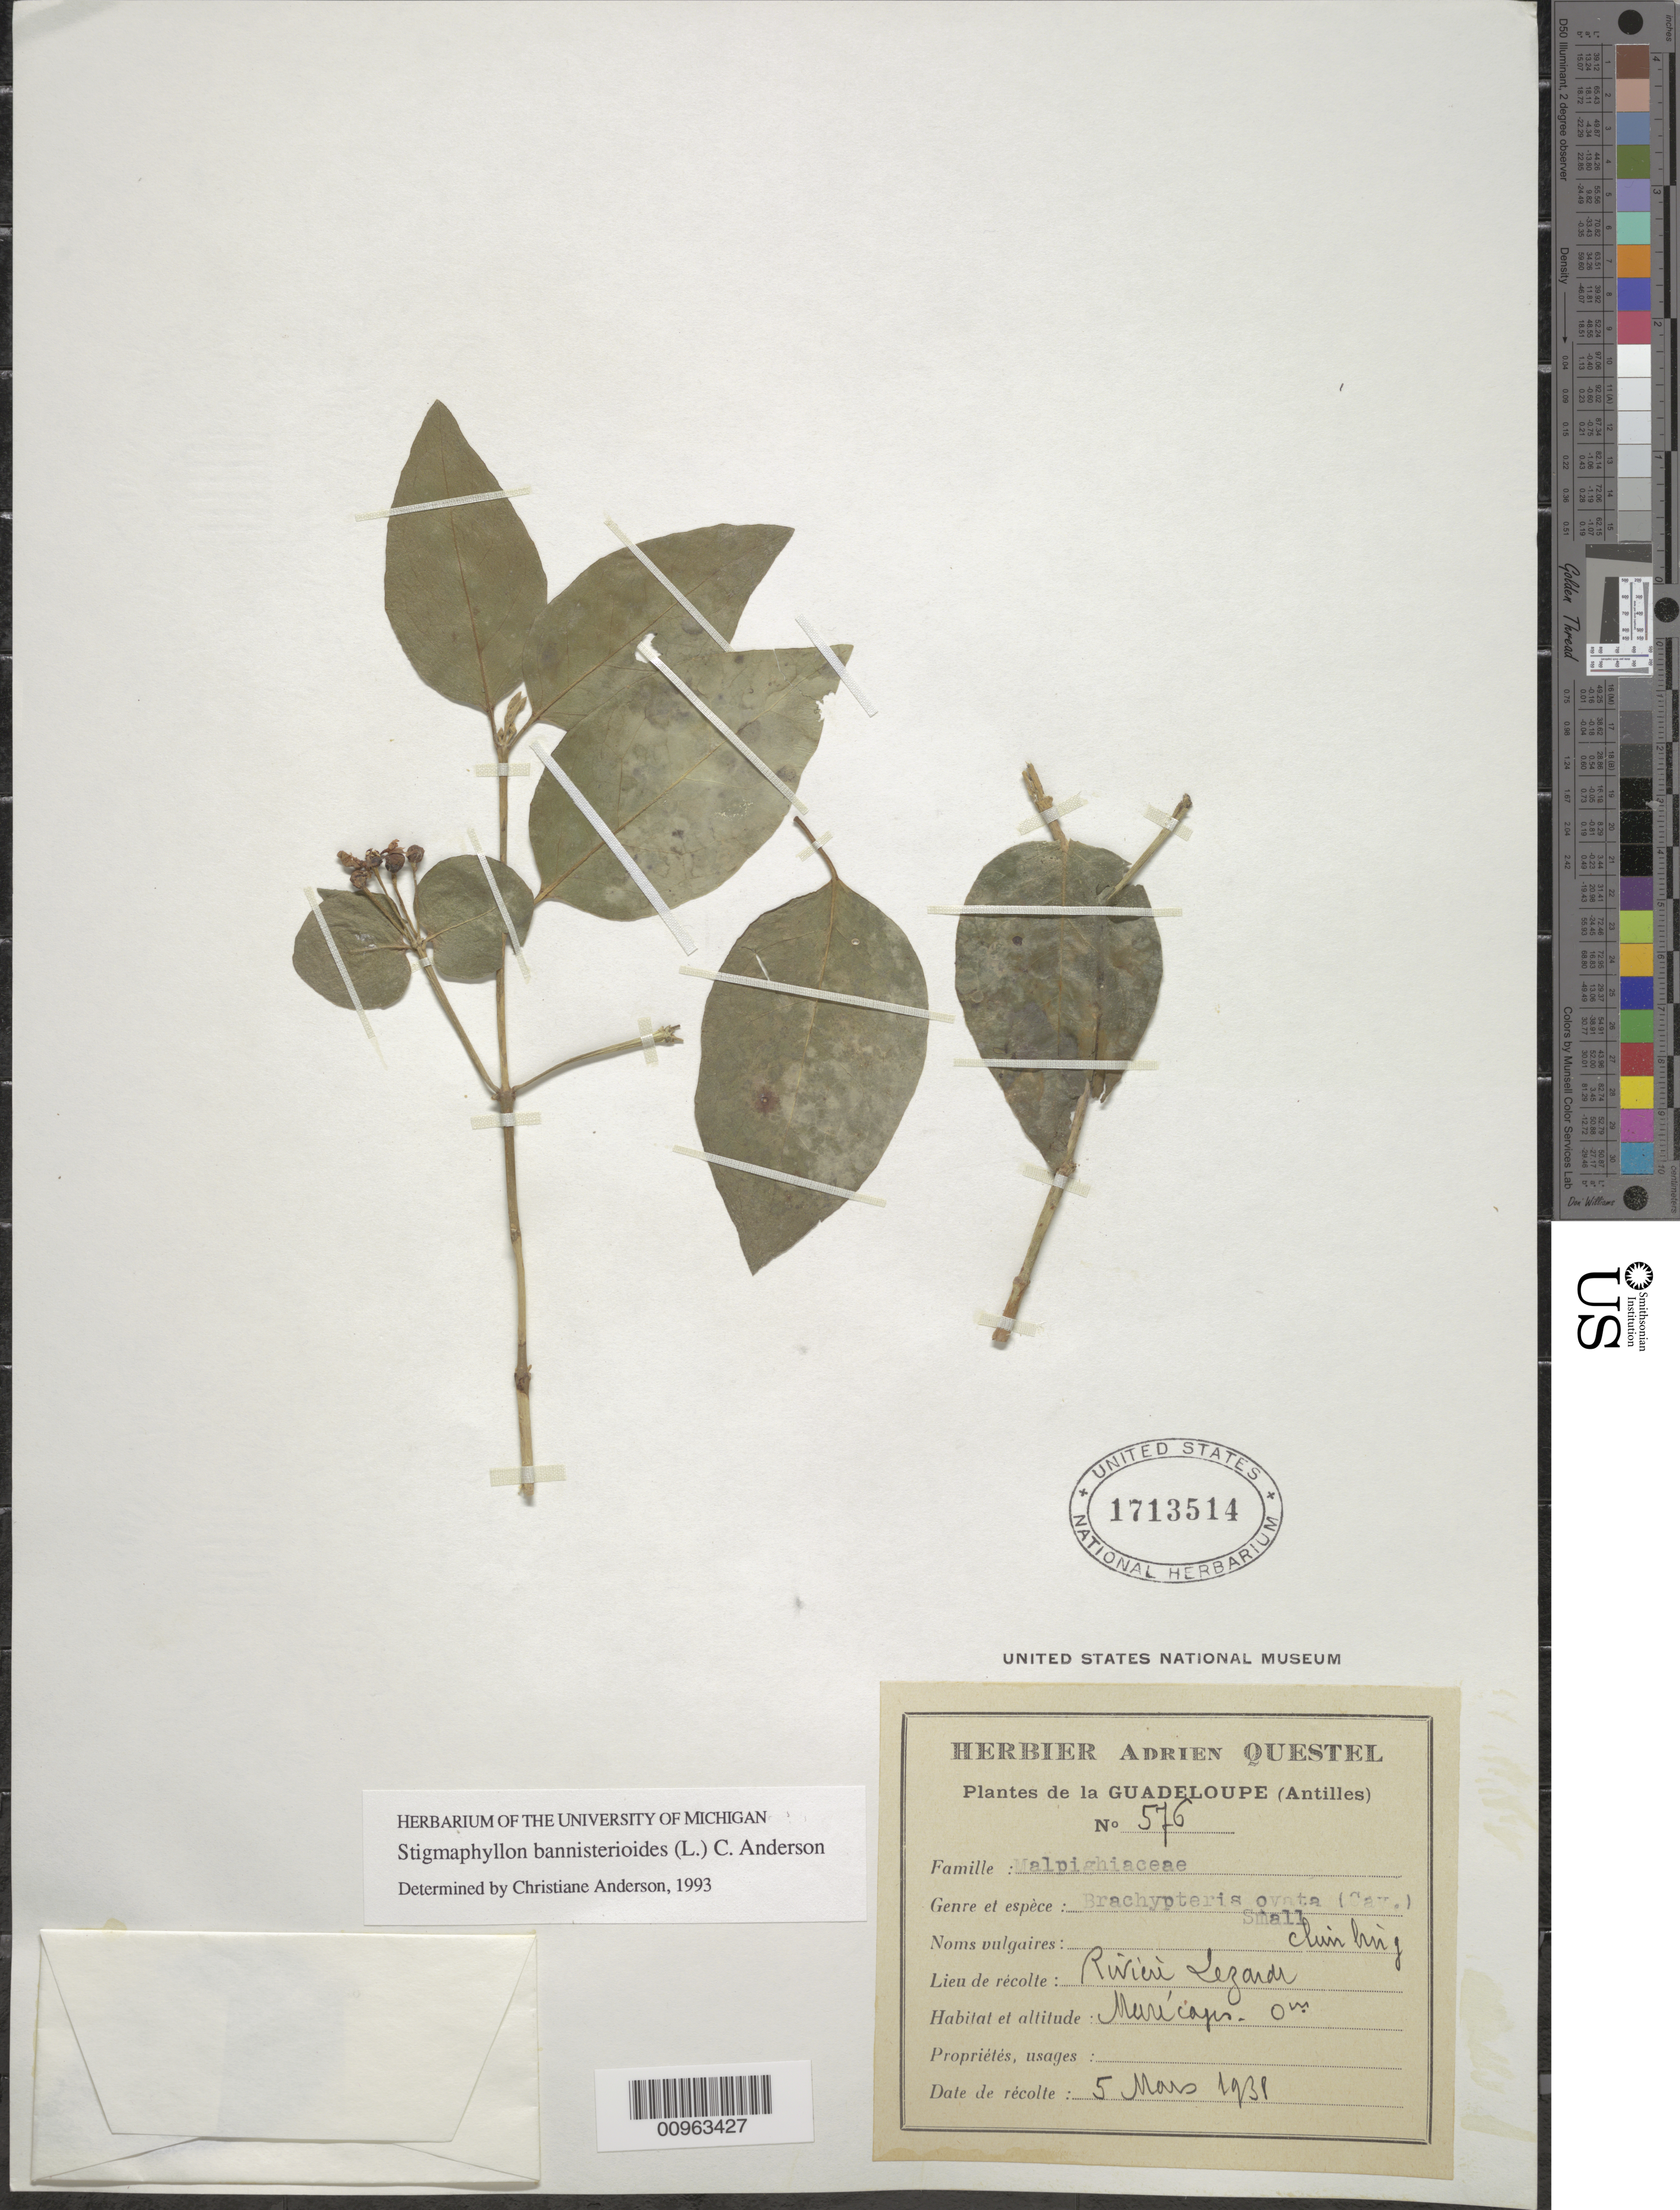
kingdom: Plantae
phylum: Tracheophyta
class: Magnoliopsida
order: Malpighiales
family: Malpighiaceae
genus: Stigmaphyllon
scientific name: Stigmaphyllon bannisterioides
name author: (L.) C.E. Anderson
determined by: Anderson, C.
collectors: A. Questel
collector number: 576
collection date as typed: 05 Mar 1938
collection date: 1938-03-05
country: Guadeloupe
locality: Rivière "Lezandr"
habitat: Marécages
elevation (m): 0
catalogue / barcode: US 1713514